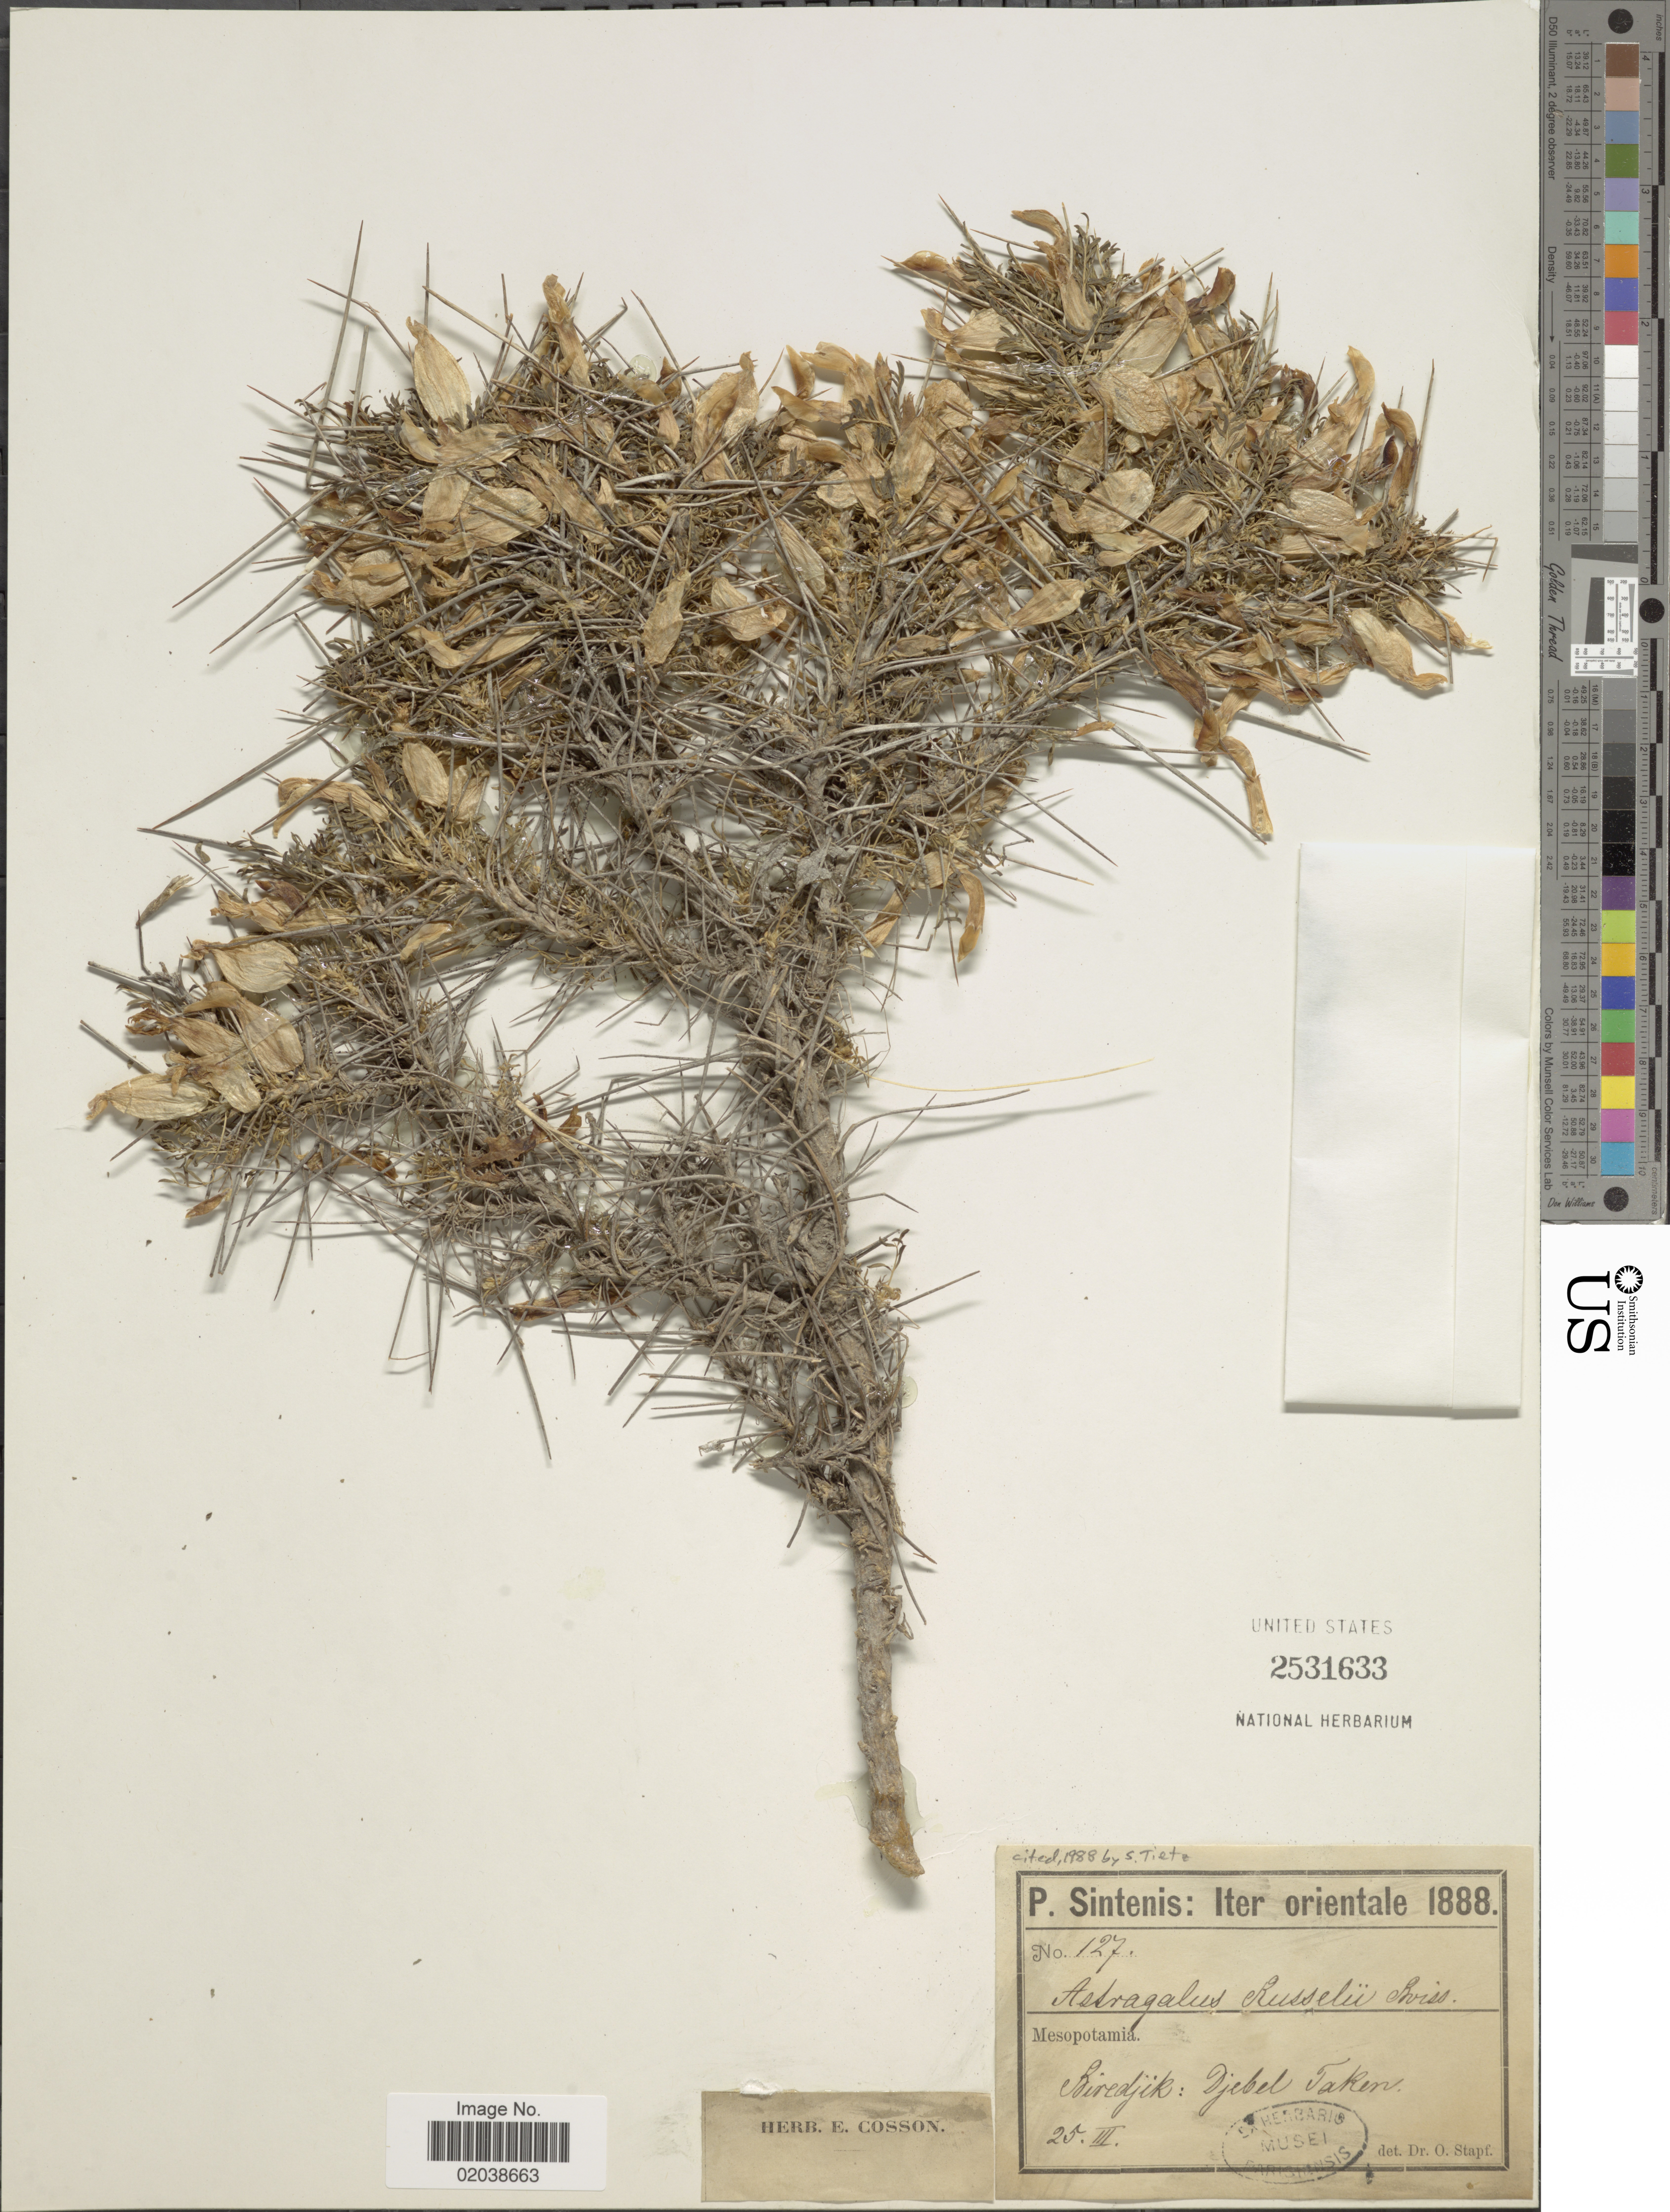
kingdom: Plantae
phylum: Tracheophyta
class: Magnoliopsida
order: Fabales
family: Fabaceae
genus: Astragalus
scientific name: Astragalus russelii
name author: Banks & Sol.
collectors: P. Sintenis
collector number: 127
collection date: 1888-03-25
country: Turkey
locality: Orientale. Mesopotamia. Biredjik: Djebel Taken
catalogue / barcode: US 2531633